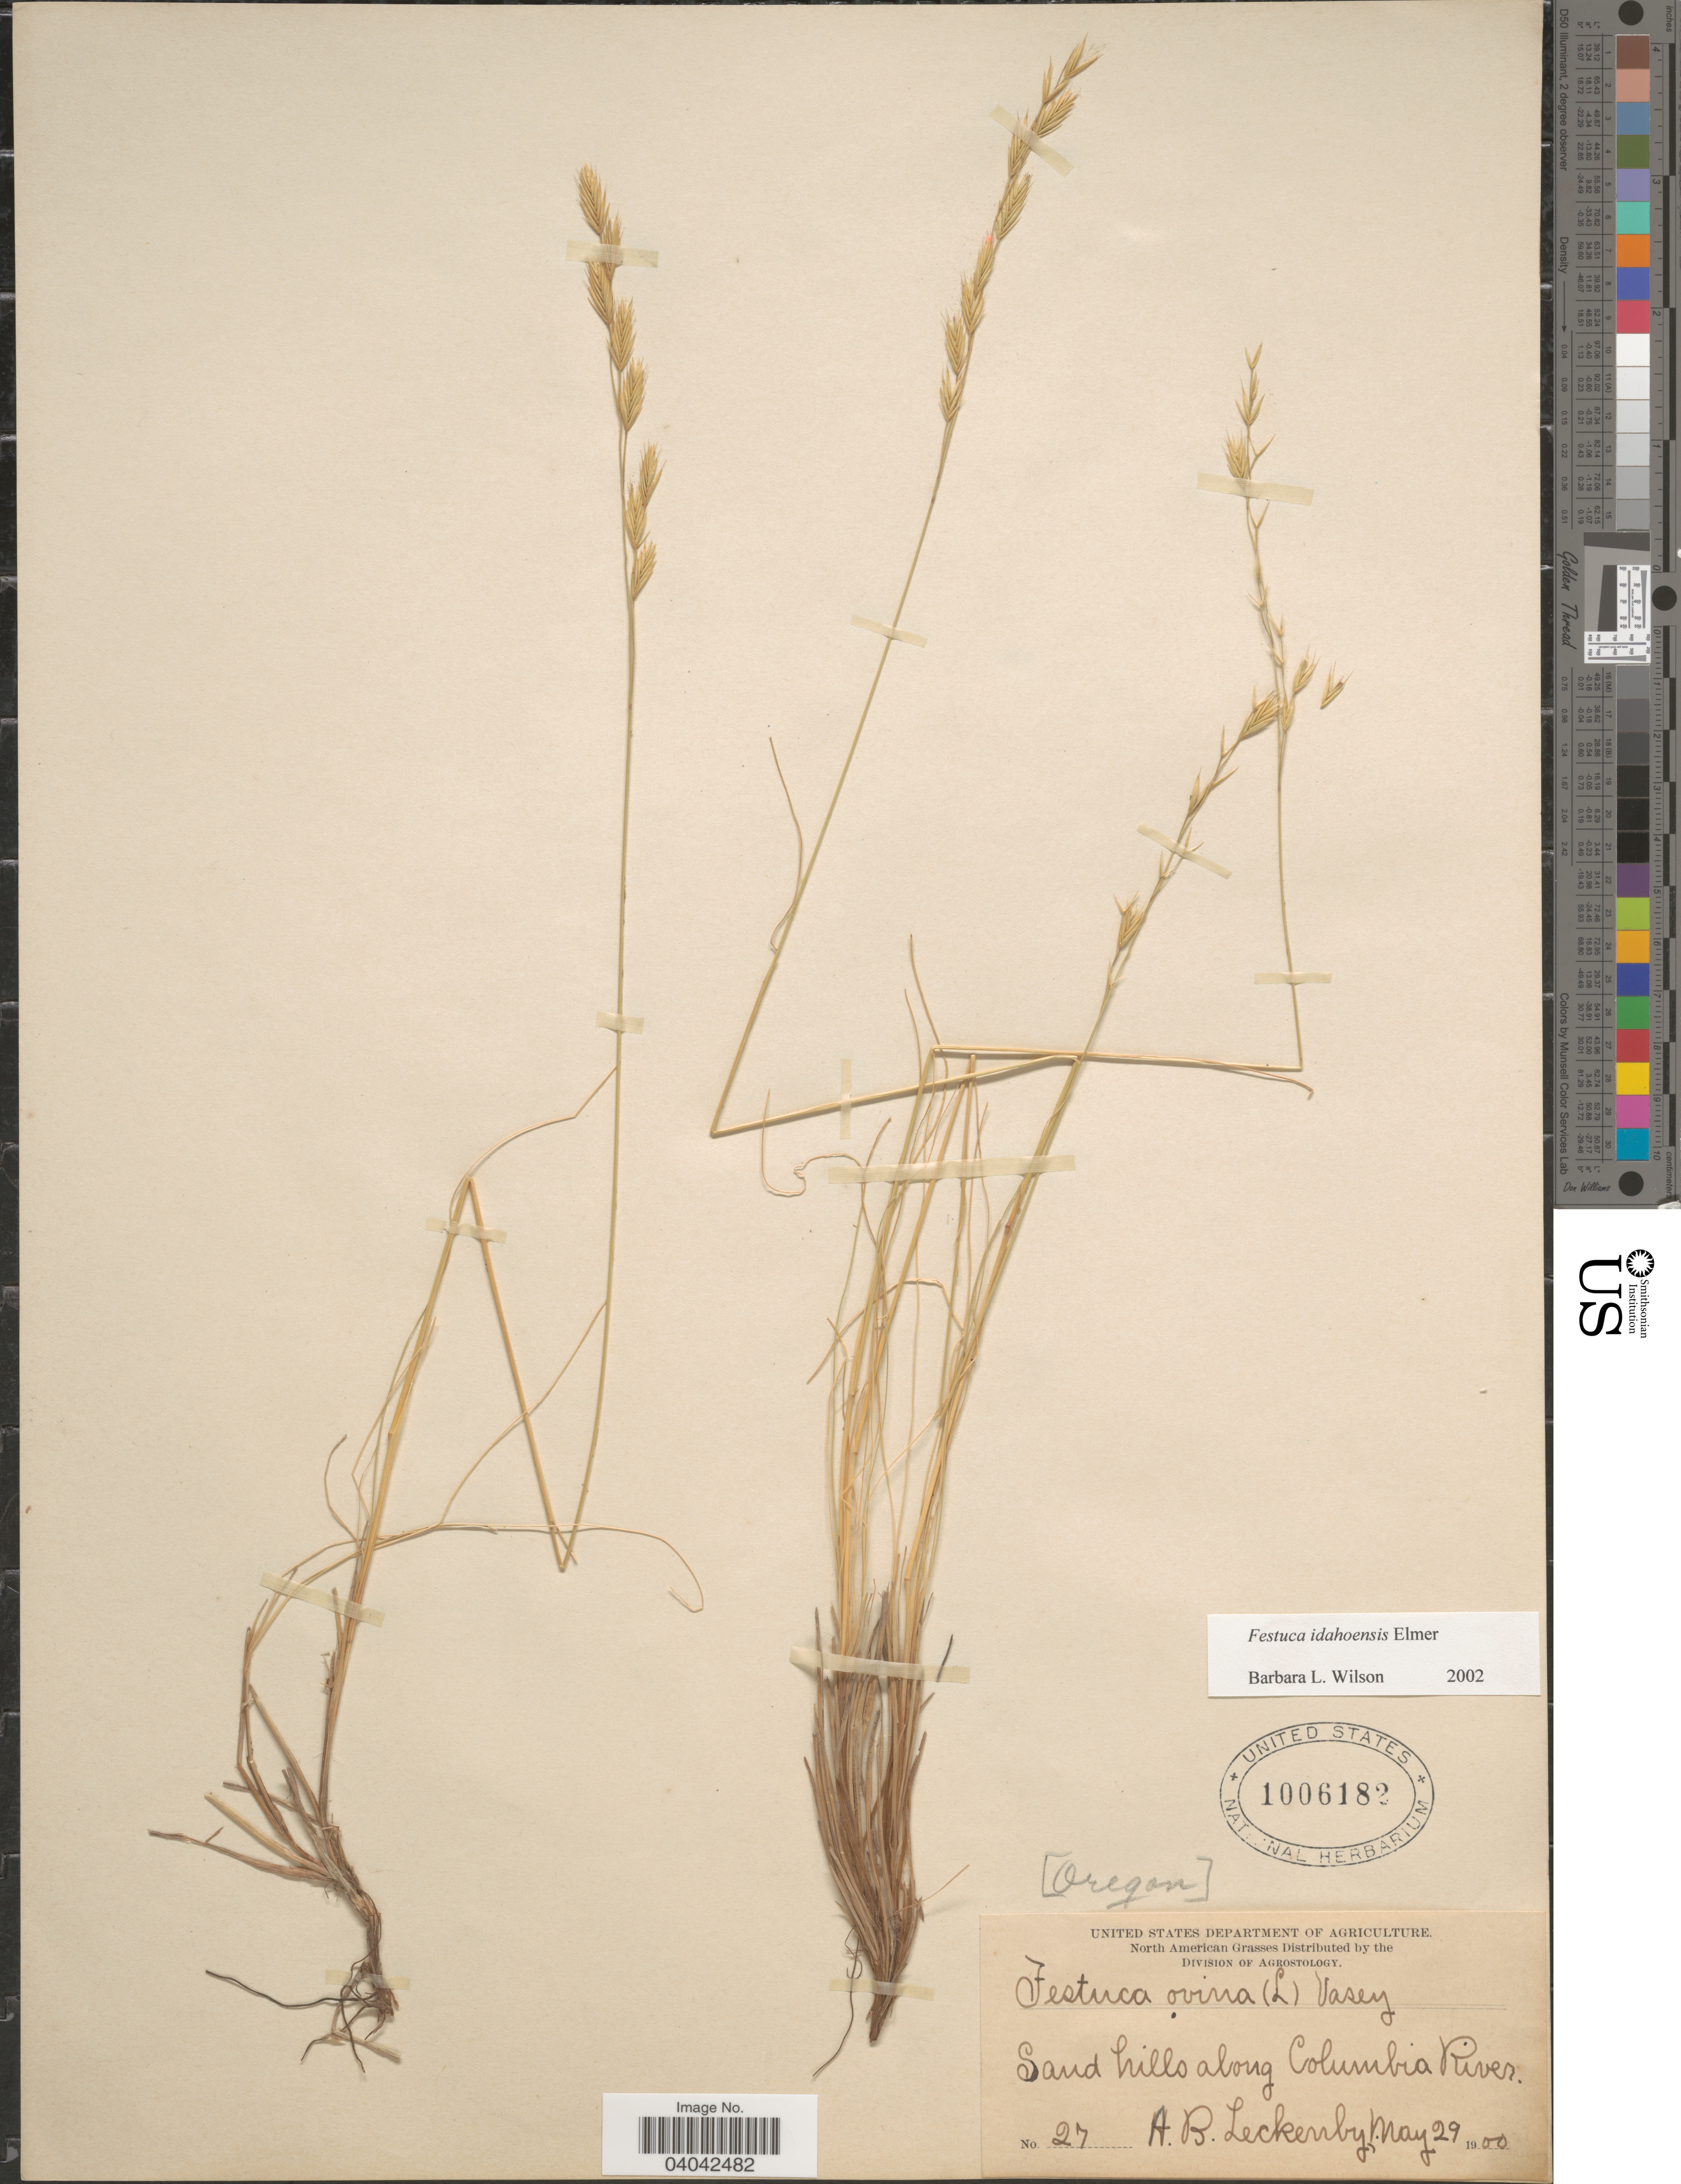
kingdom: Plantae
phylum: Tracheophyta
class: Liliopsida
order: Poales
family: Poaceae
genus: Festuca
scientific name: Festuca idahoensis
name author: Elmer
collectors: A. Leckenby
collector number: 27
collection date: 1900-05-29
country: United States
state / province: Oregon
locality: Sand hills along Columbia River.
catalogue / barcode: US 1006182